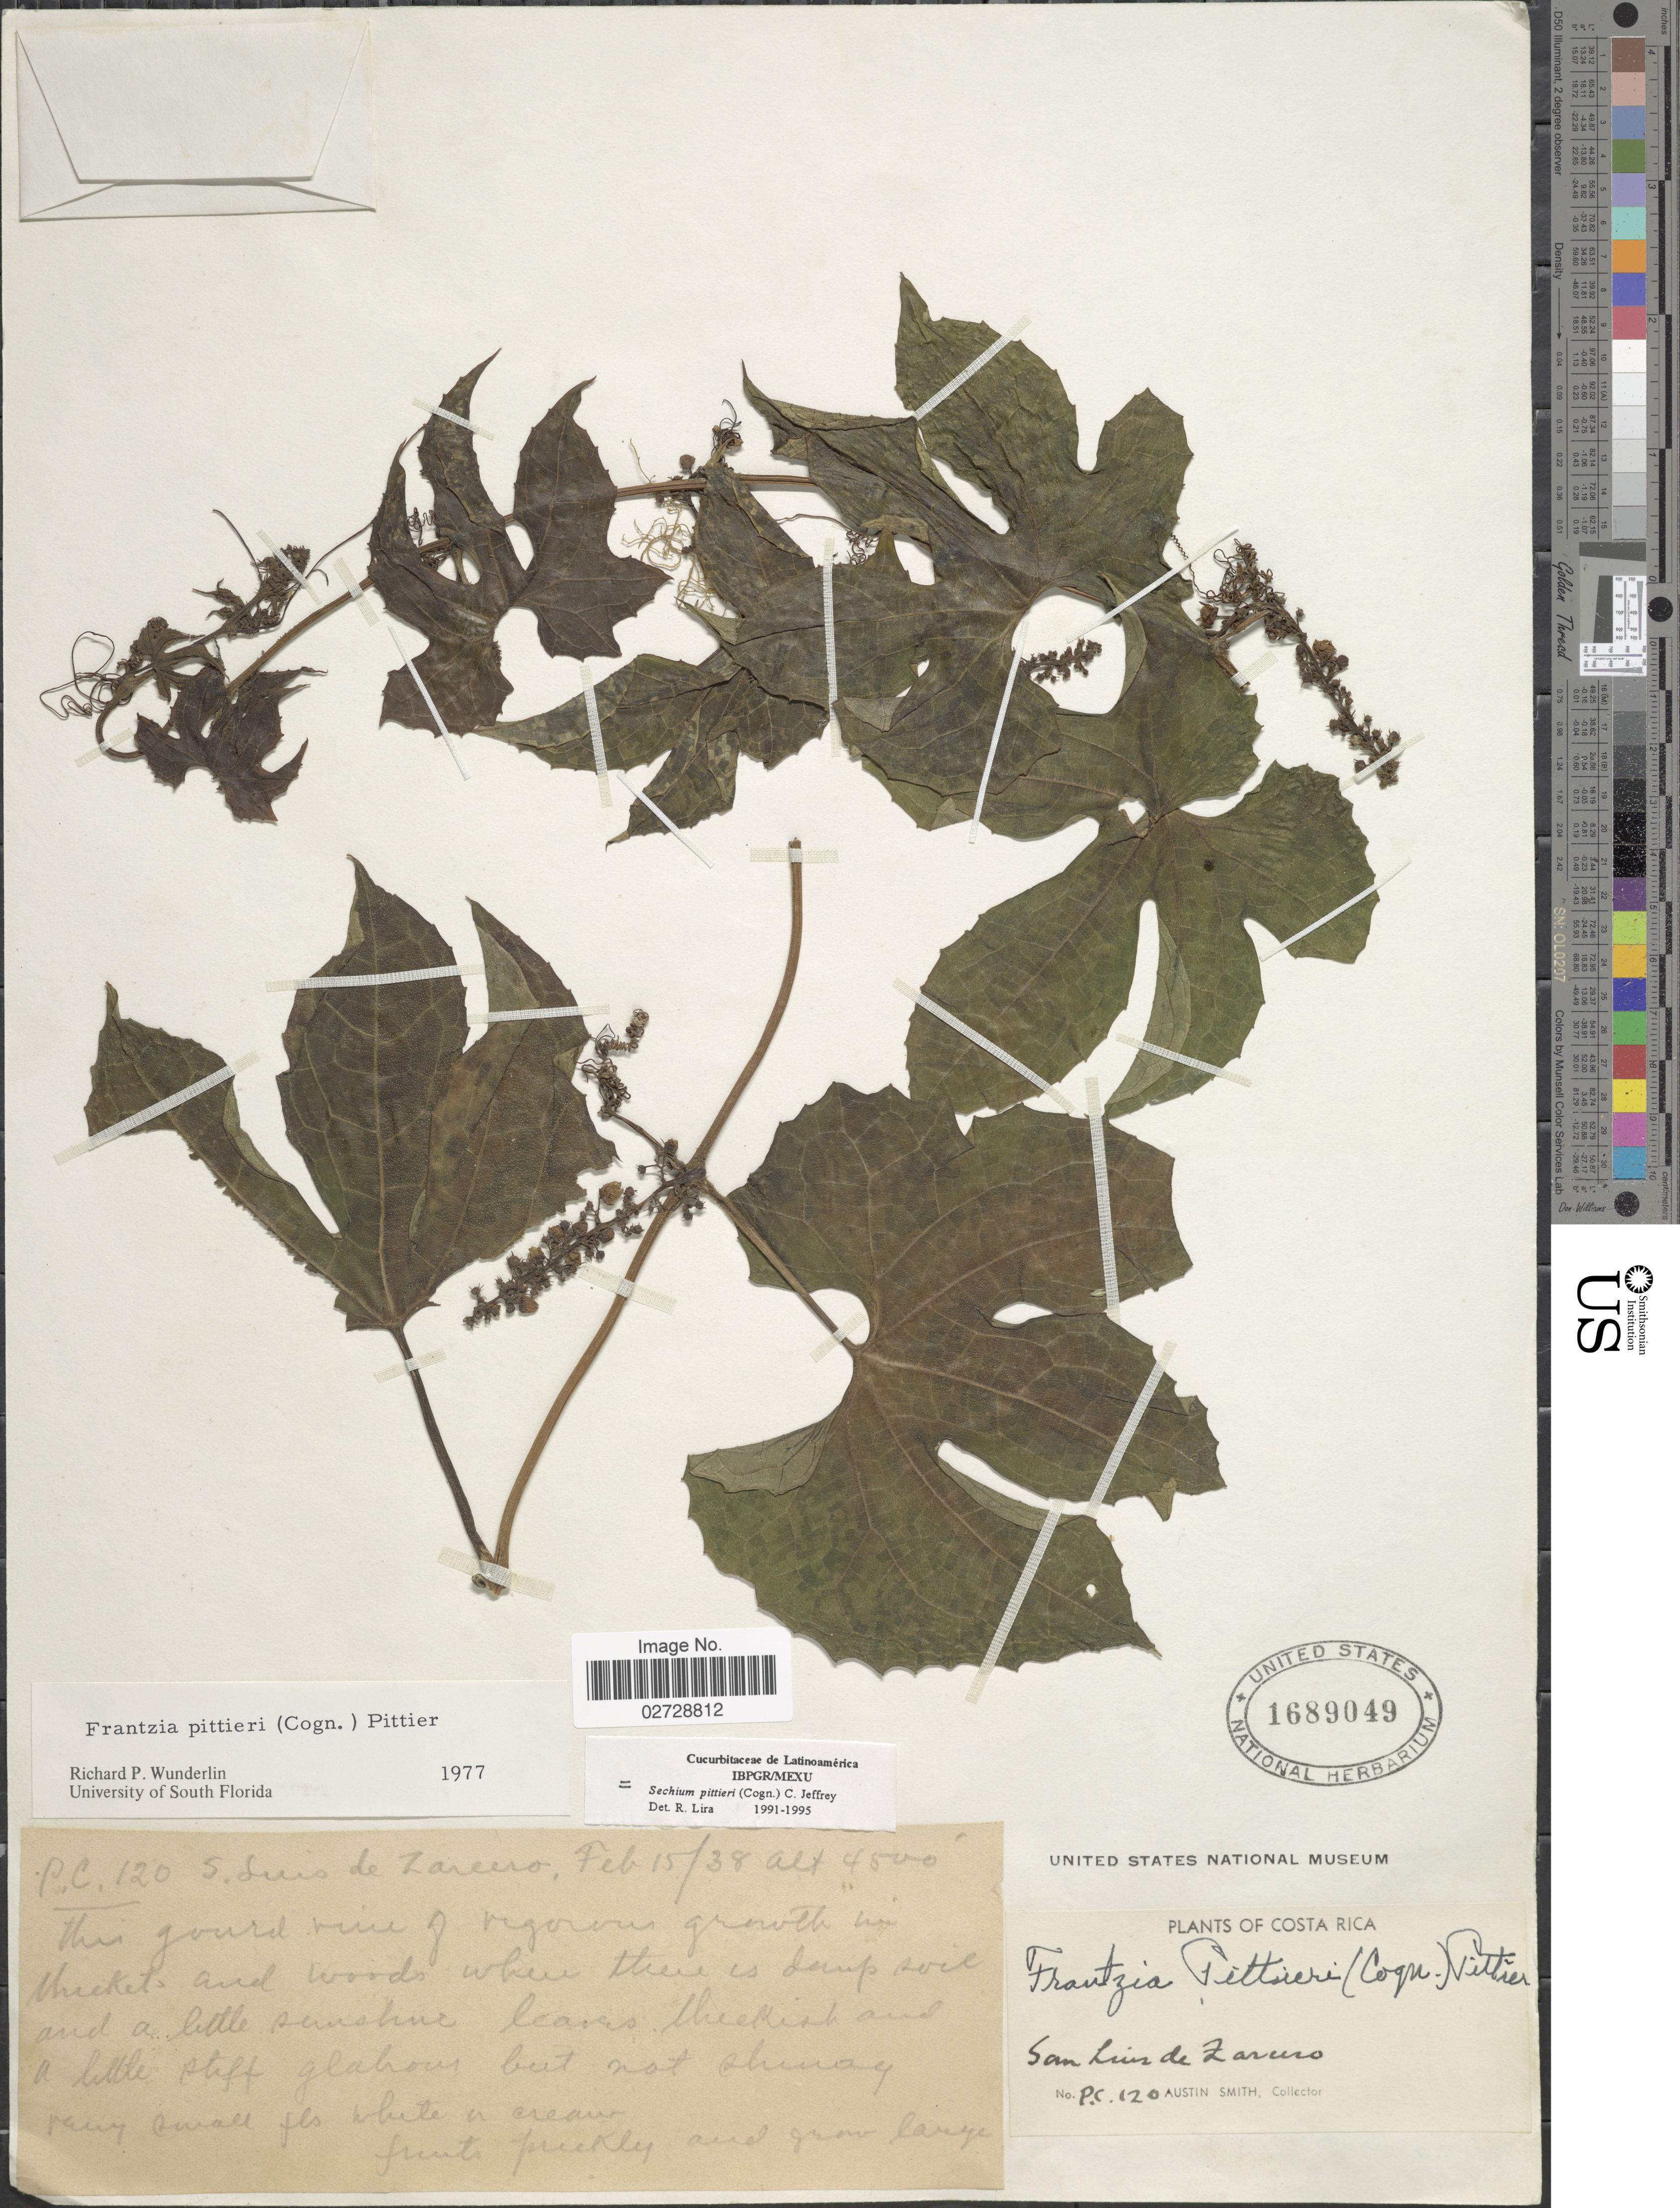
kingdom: Plantae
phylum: Tracheophyta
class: Magnoliopsida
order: Cucurbitales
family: Cucurbitaceae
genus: Sechium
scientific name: Sechium pittieri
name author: (Cogn.) C. Jeffrey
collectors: Aust P. Smith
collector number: P.C.120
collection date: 1938-02-15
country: Costa Rica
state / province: Alajuela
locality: San Luis de Zarcero.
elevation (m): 1372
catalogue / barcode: US 1689049